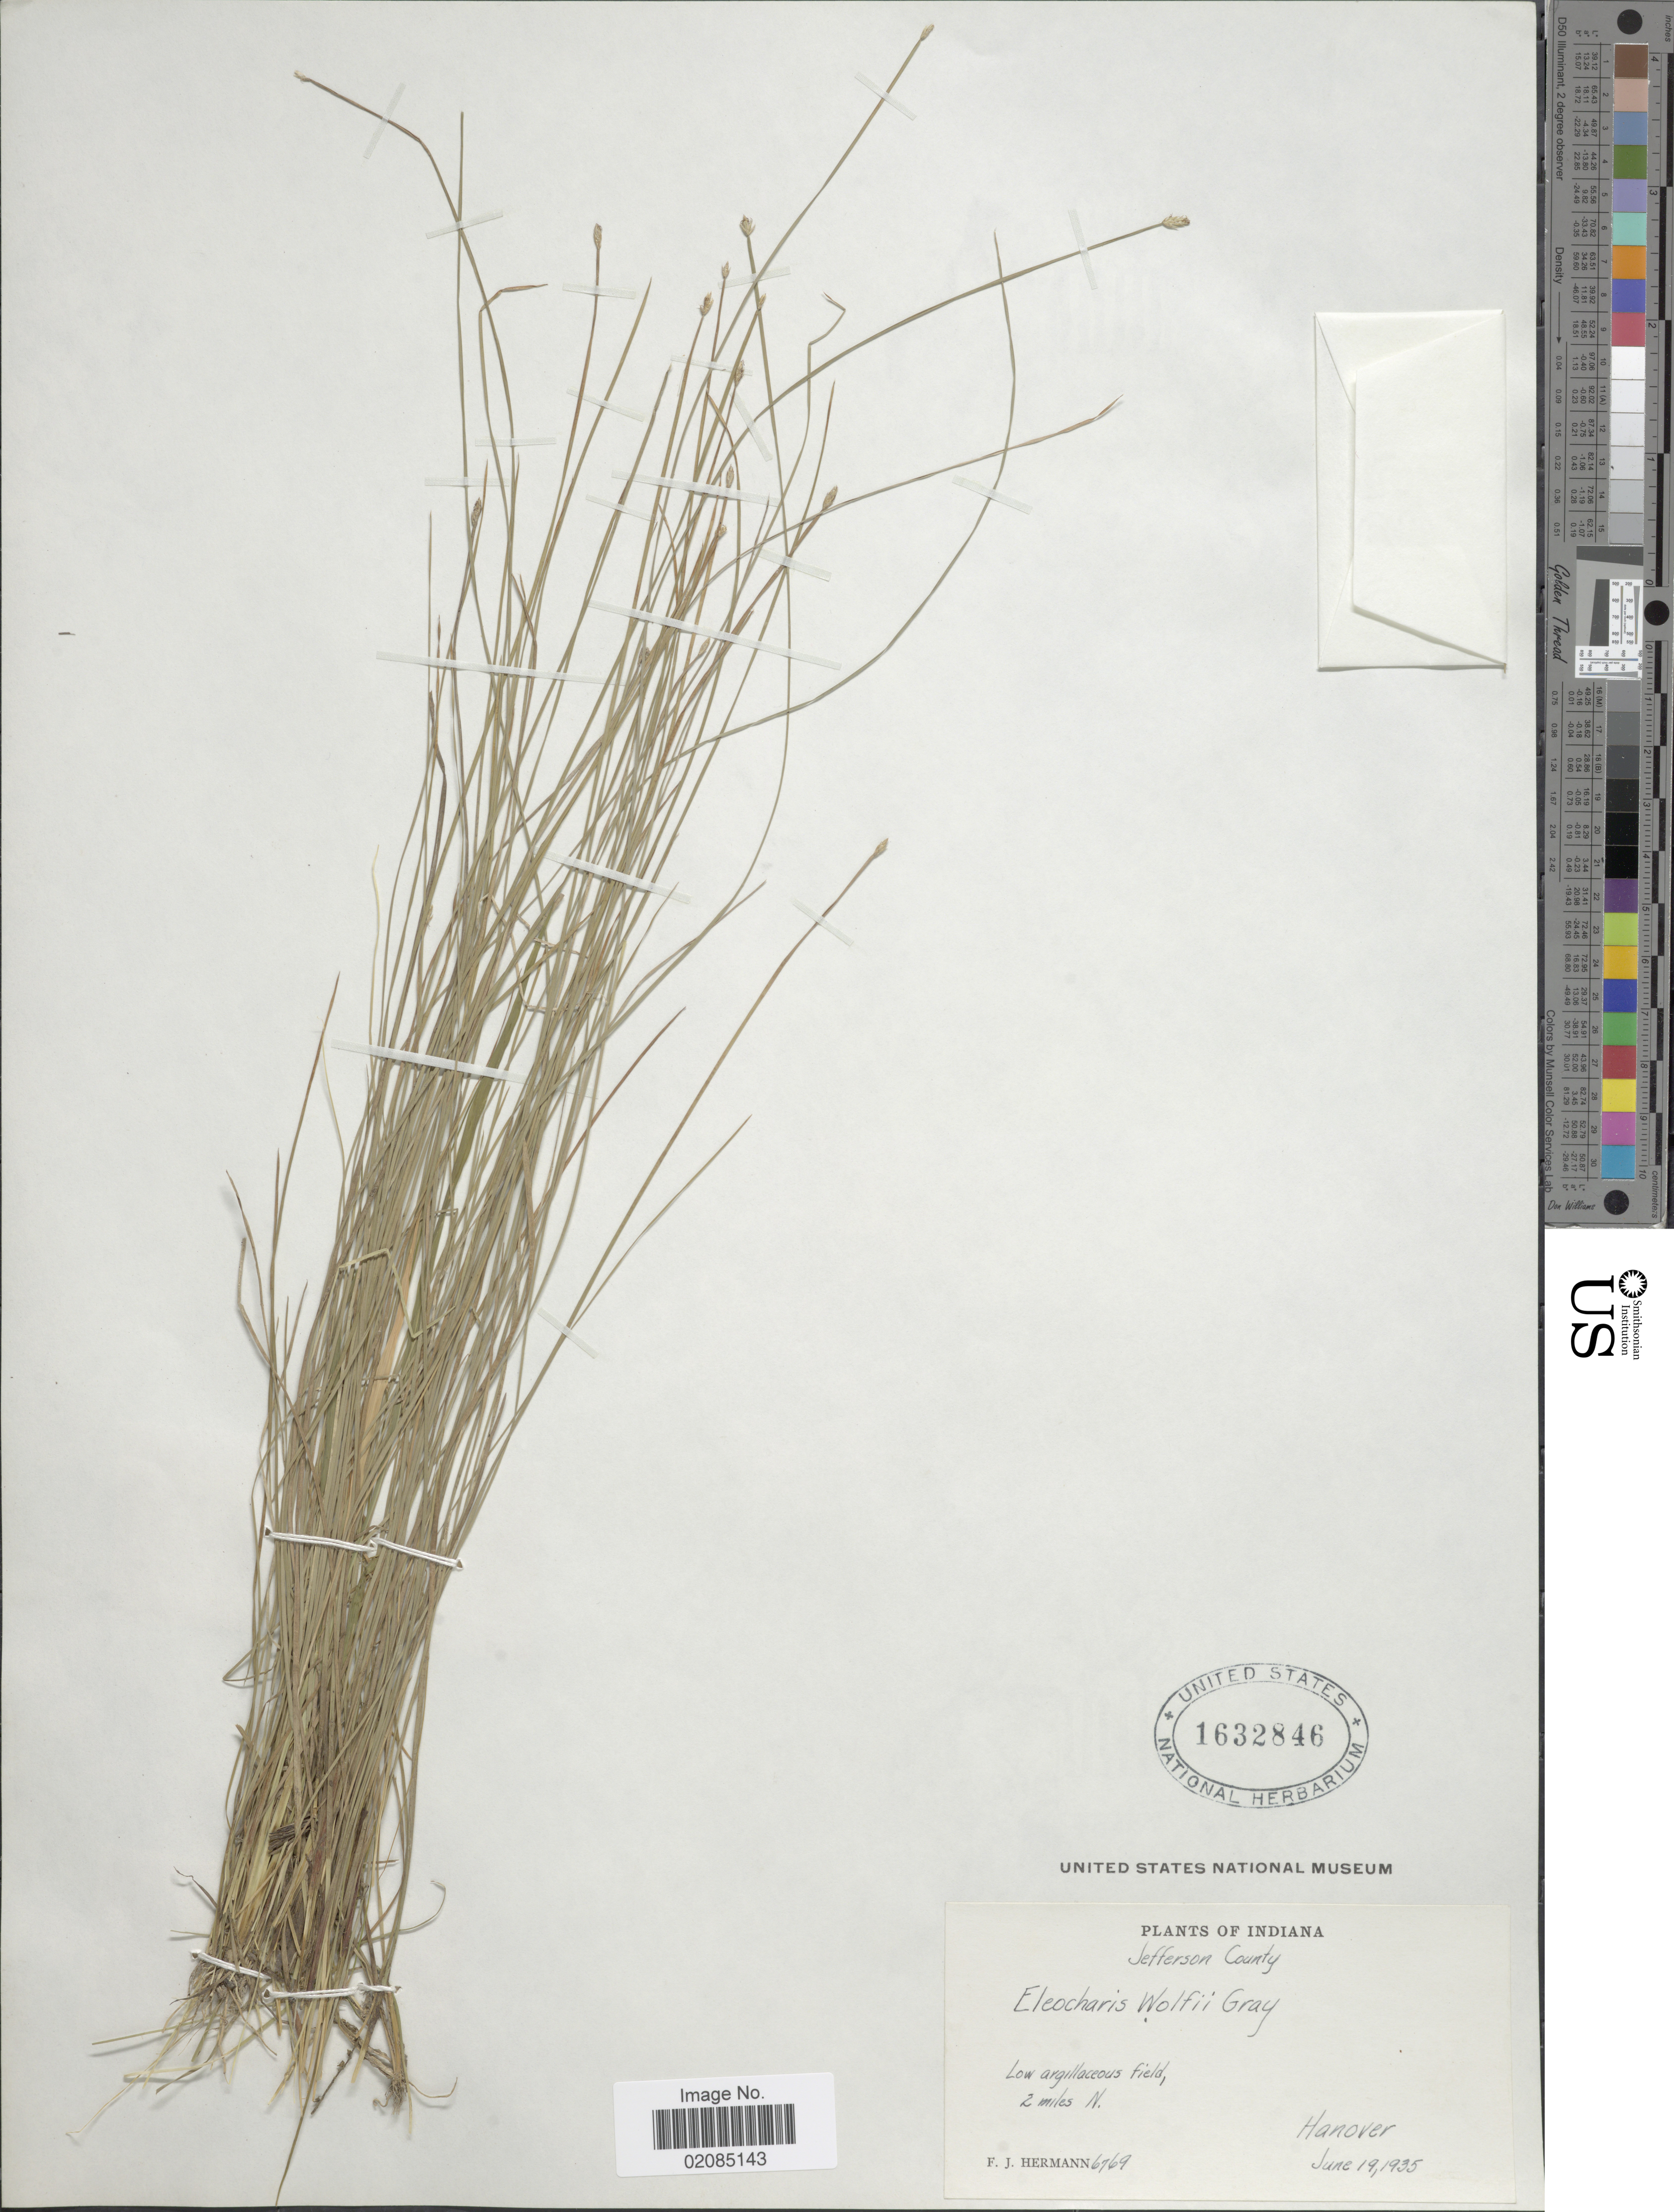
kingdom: Plantae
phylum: Tracheophyta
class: Liliopsida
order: Poales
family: Cyperaceae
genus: Eleocharis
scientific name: Eleocharis wolfii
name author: (A. Gray) A. Gray ex Britton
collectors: F. J. Hermann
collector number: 6769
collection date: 1935-06-19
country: United States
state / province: Indiana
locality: Low argillaceous field, 2 miles N. Hanover, Jefferson County.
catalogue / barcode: US 1632846